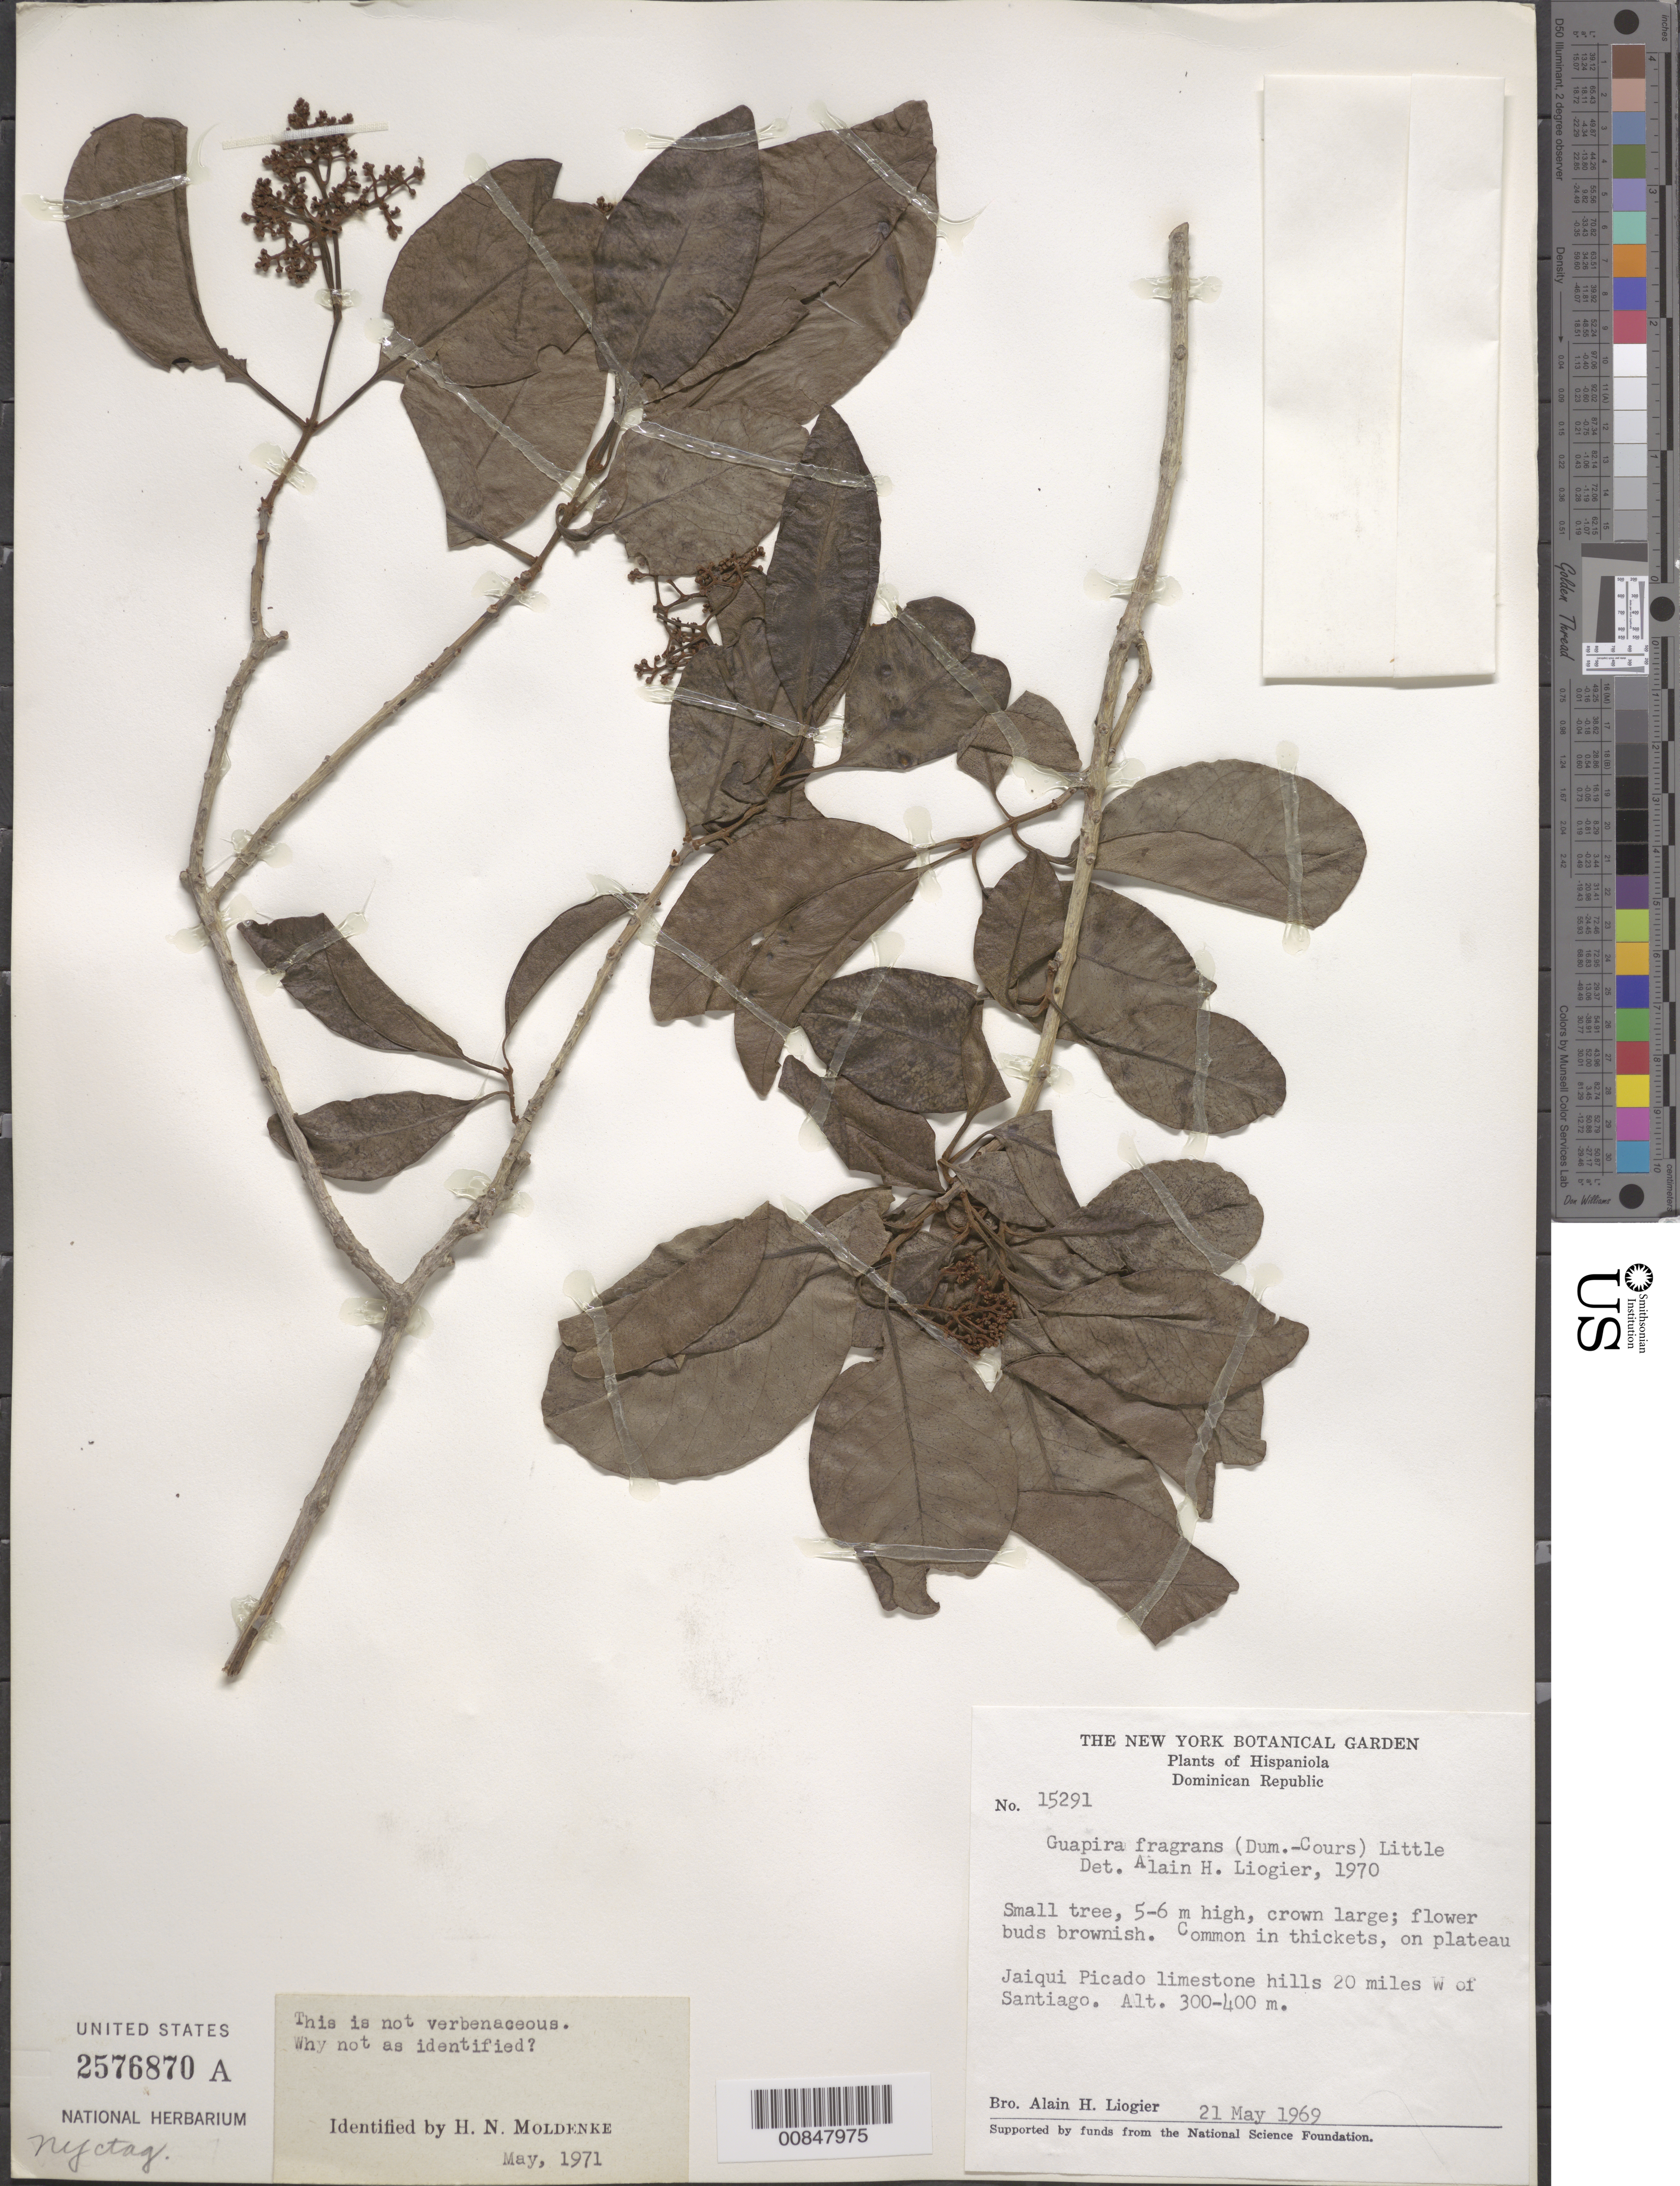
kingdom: Plantae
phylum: Tracheophyta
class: Magnoliopsida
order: Caryophyllales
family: Nyctaginaceae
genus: Guapira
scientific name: Guapira fragrans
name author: (Dum. Cours.) Little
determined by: Liogier, Alain H.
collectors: A. H. Liogier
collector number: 15291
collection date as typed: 21 May 1969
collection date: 1969-05-21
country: Dominican Republic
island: Hispaniola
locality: Jaiquí Picado, limestone hills 20 miles W of Santiago.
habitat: Common in thickets, on plateau. Limestone hills.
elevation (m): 300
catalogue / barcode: US 2576870A